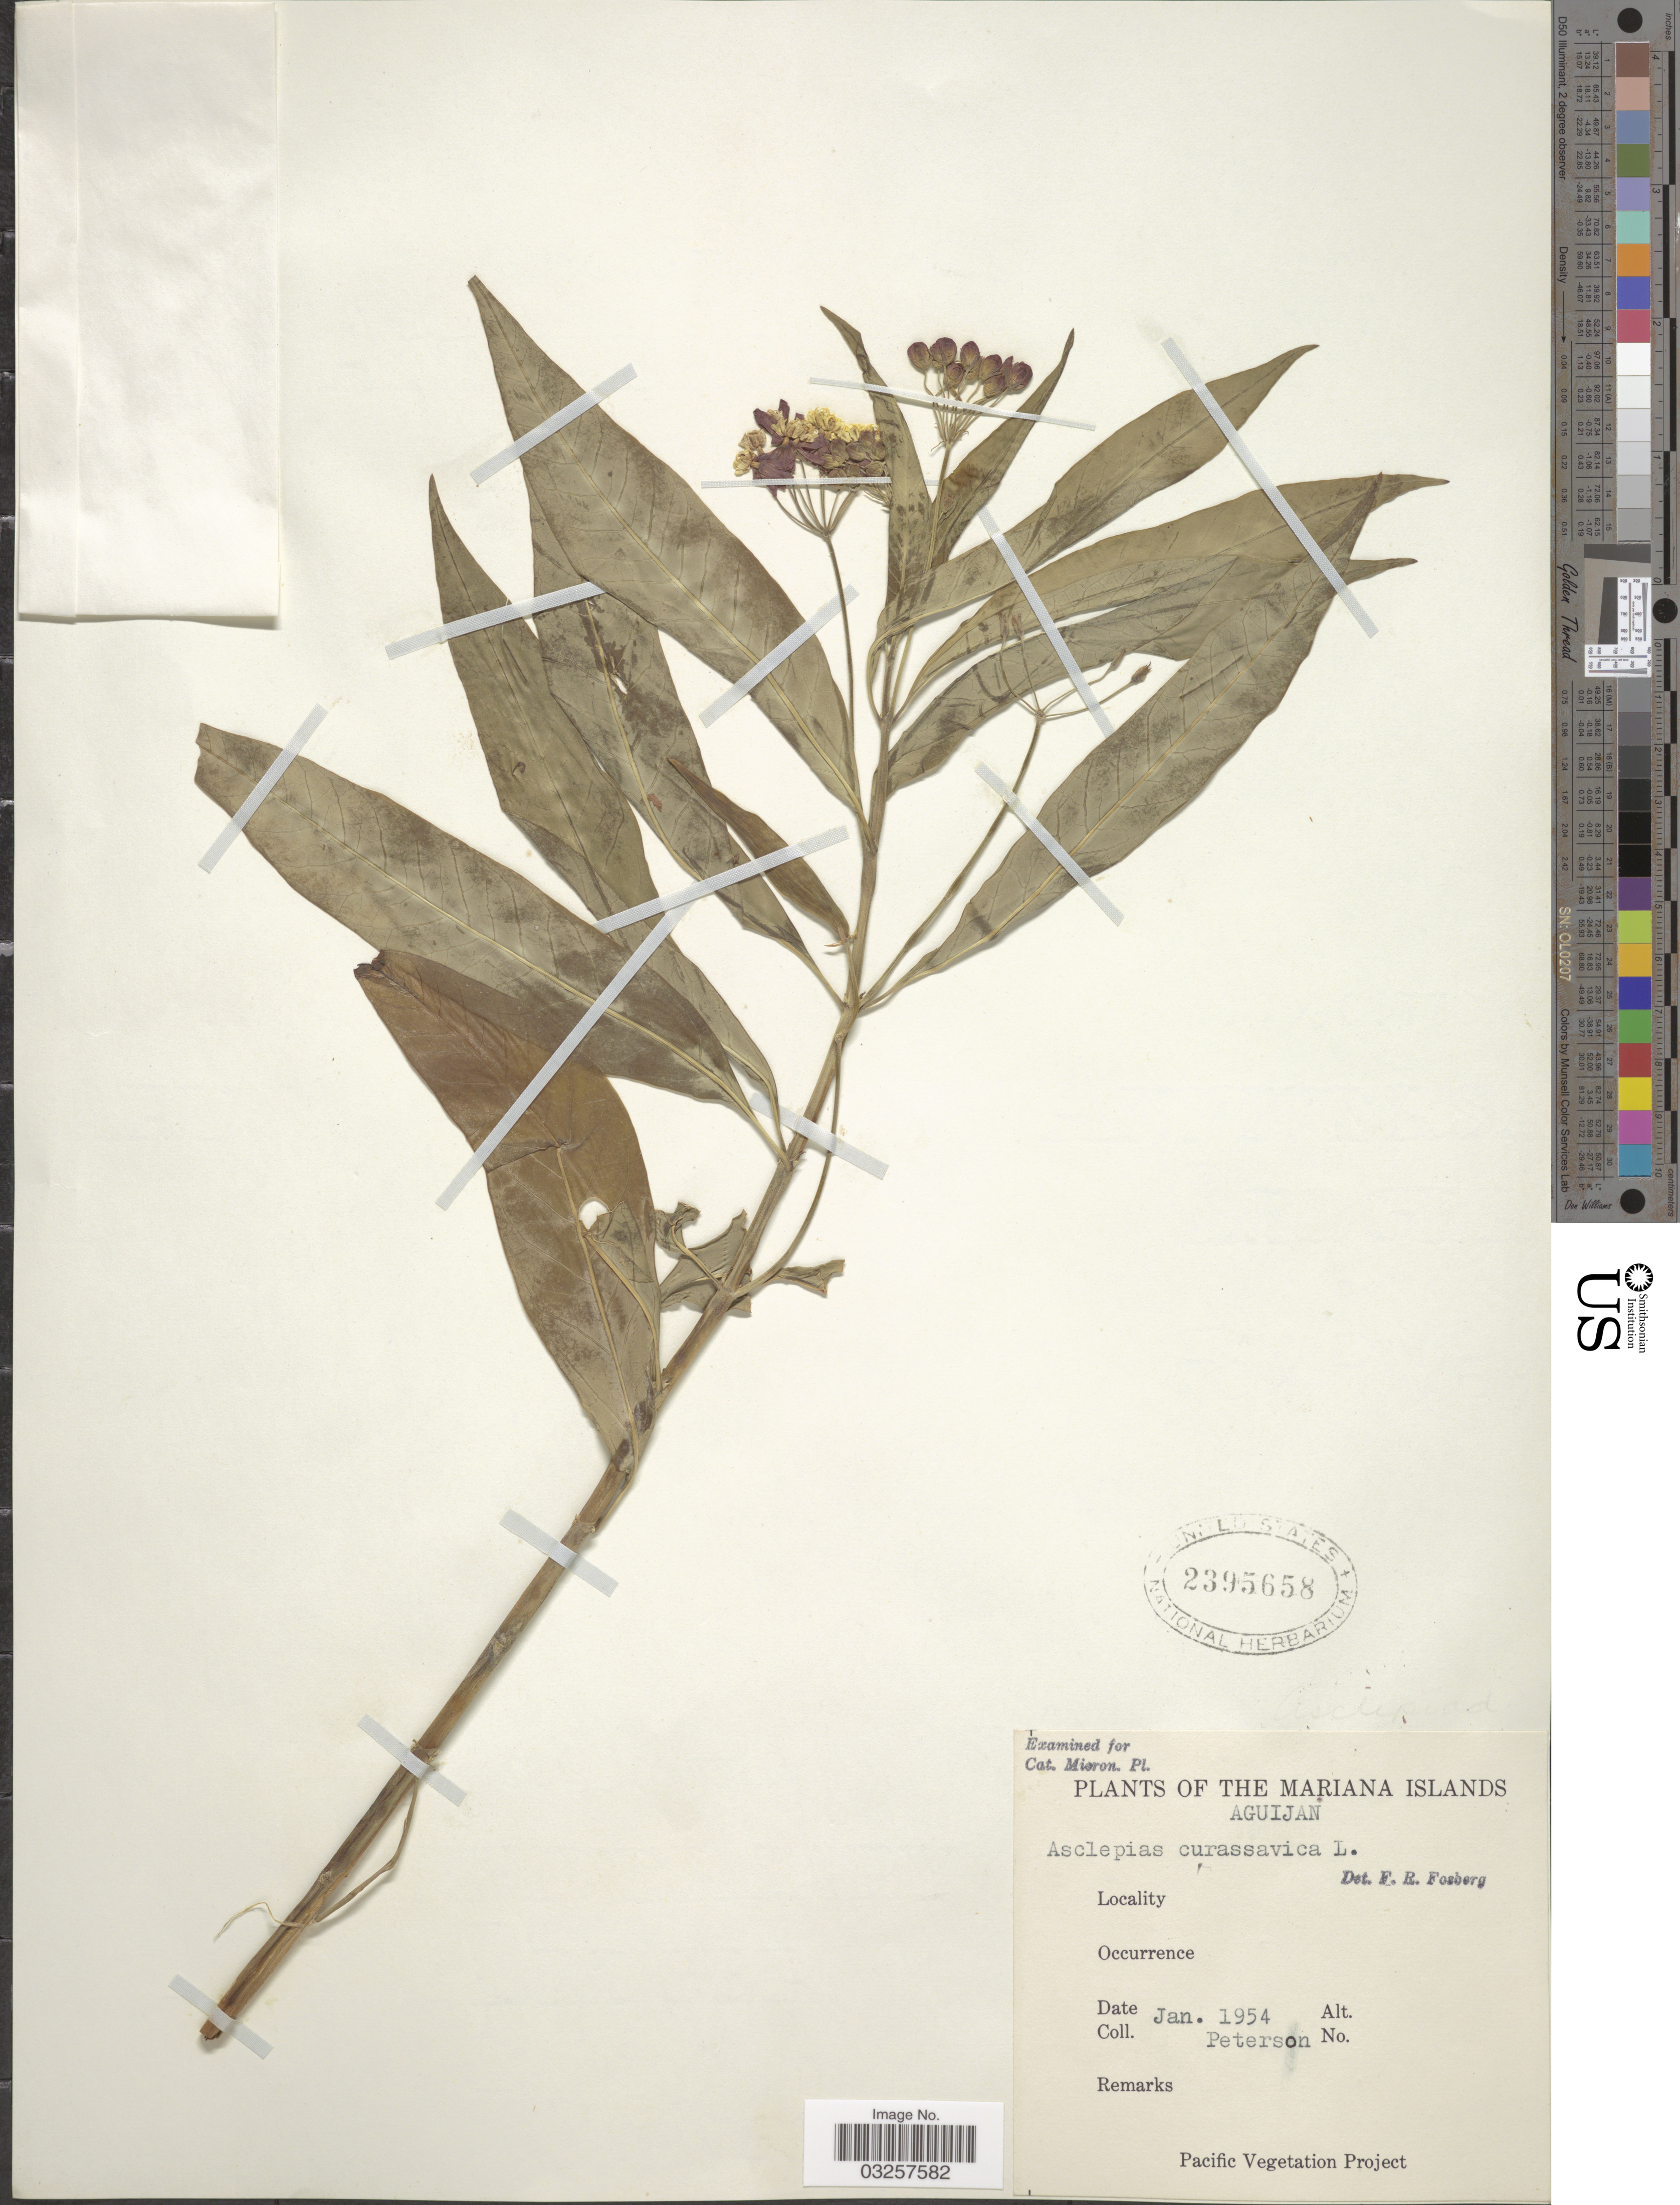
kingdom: Plantae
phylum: Tracheophyta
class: Magnoliopsida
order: Gentianales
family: Apocynaceae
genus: Asclepias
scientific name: Asclepias curassavica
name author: L.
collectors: -- Peterson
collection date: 1954-01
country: Northern Mariana Islands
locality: Aguijan.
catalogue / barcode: US 2395658